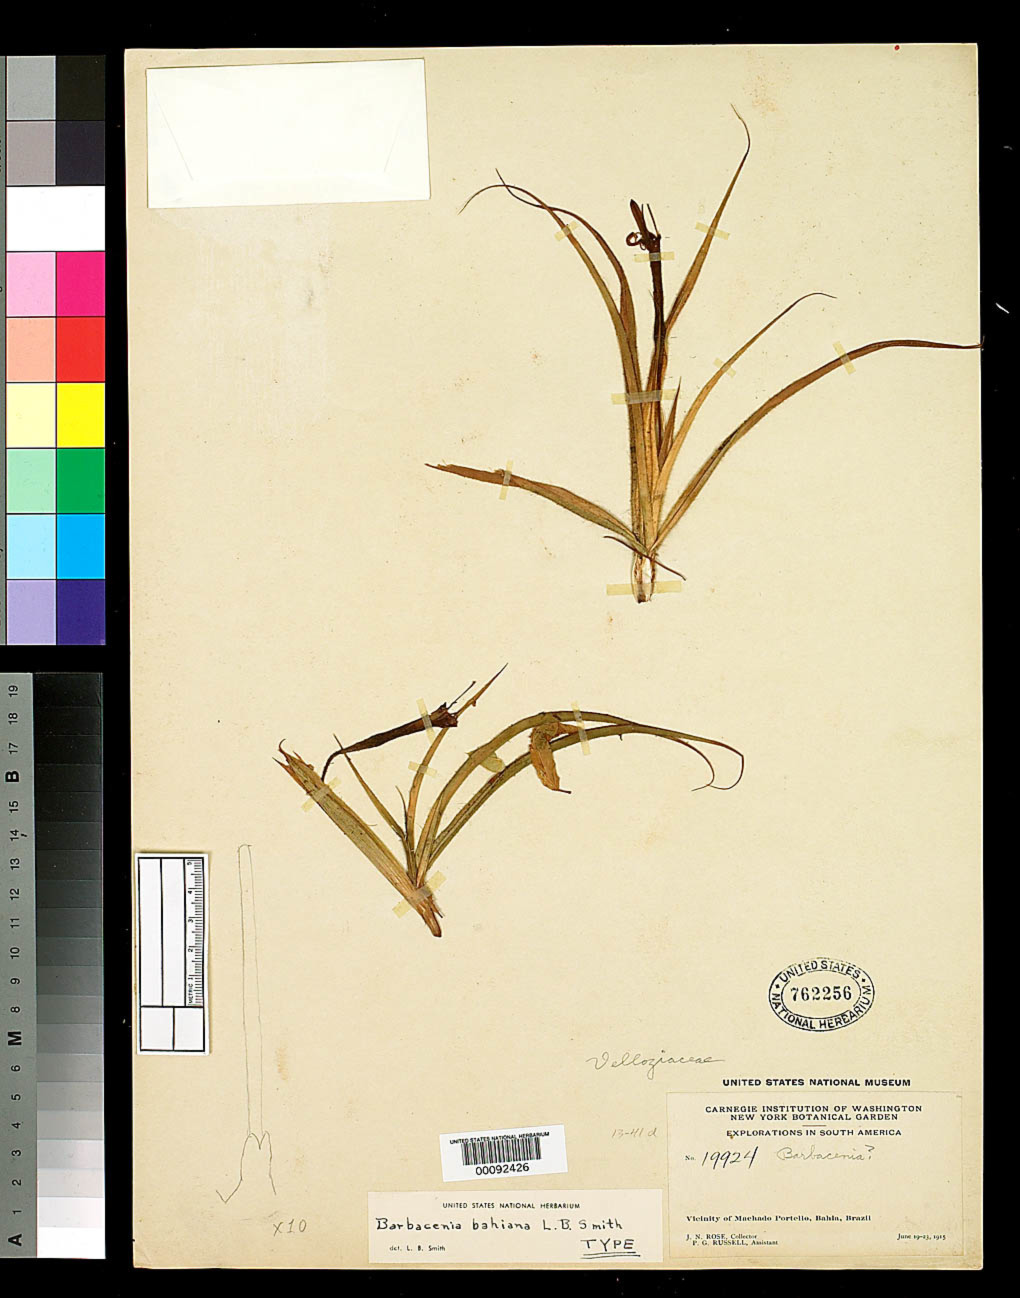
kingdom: Plantae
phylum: Tracheophyta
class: Liliopsida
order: Pandanales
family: Velloziaceae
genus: Barbacenia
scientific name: Barbacenia bahiana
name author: L.B. Sm.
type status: Holotype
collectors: J. N. Rose & P. G. Russell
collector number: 19924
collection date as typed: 19 Jun 1915 to 23 Jun 1915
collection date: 1915-06-19/1915-06-23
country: Brazil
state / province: Bahia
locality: Vicinity of Machado Portello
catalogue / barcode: US 762256